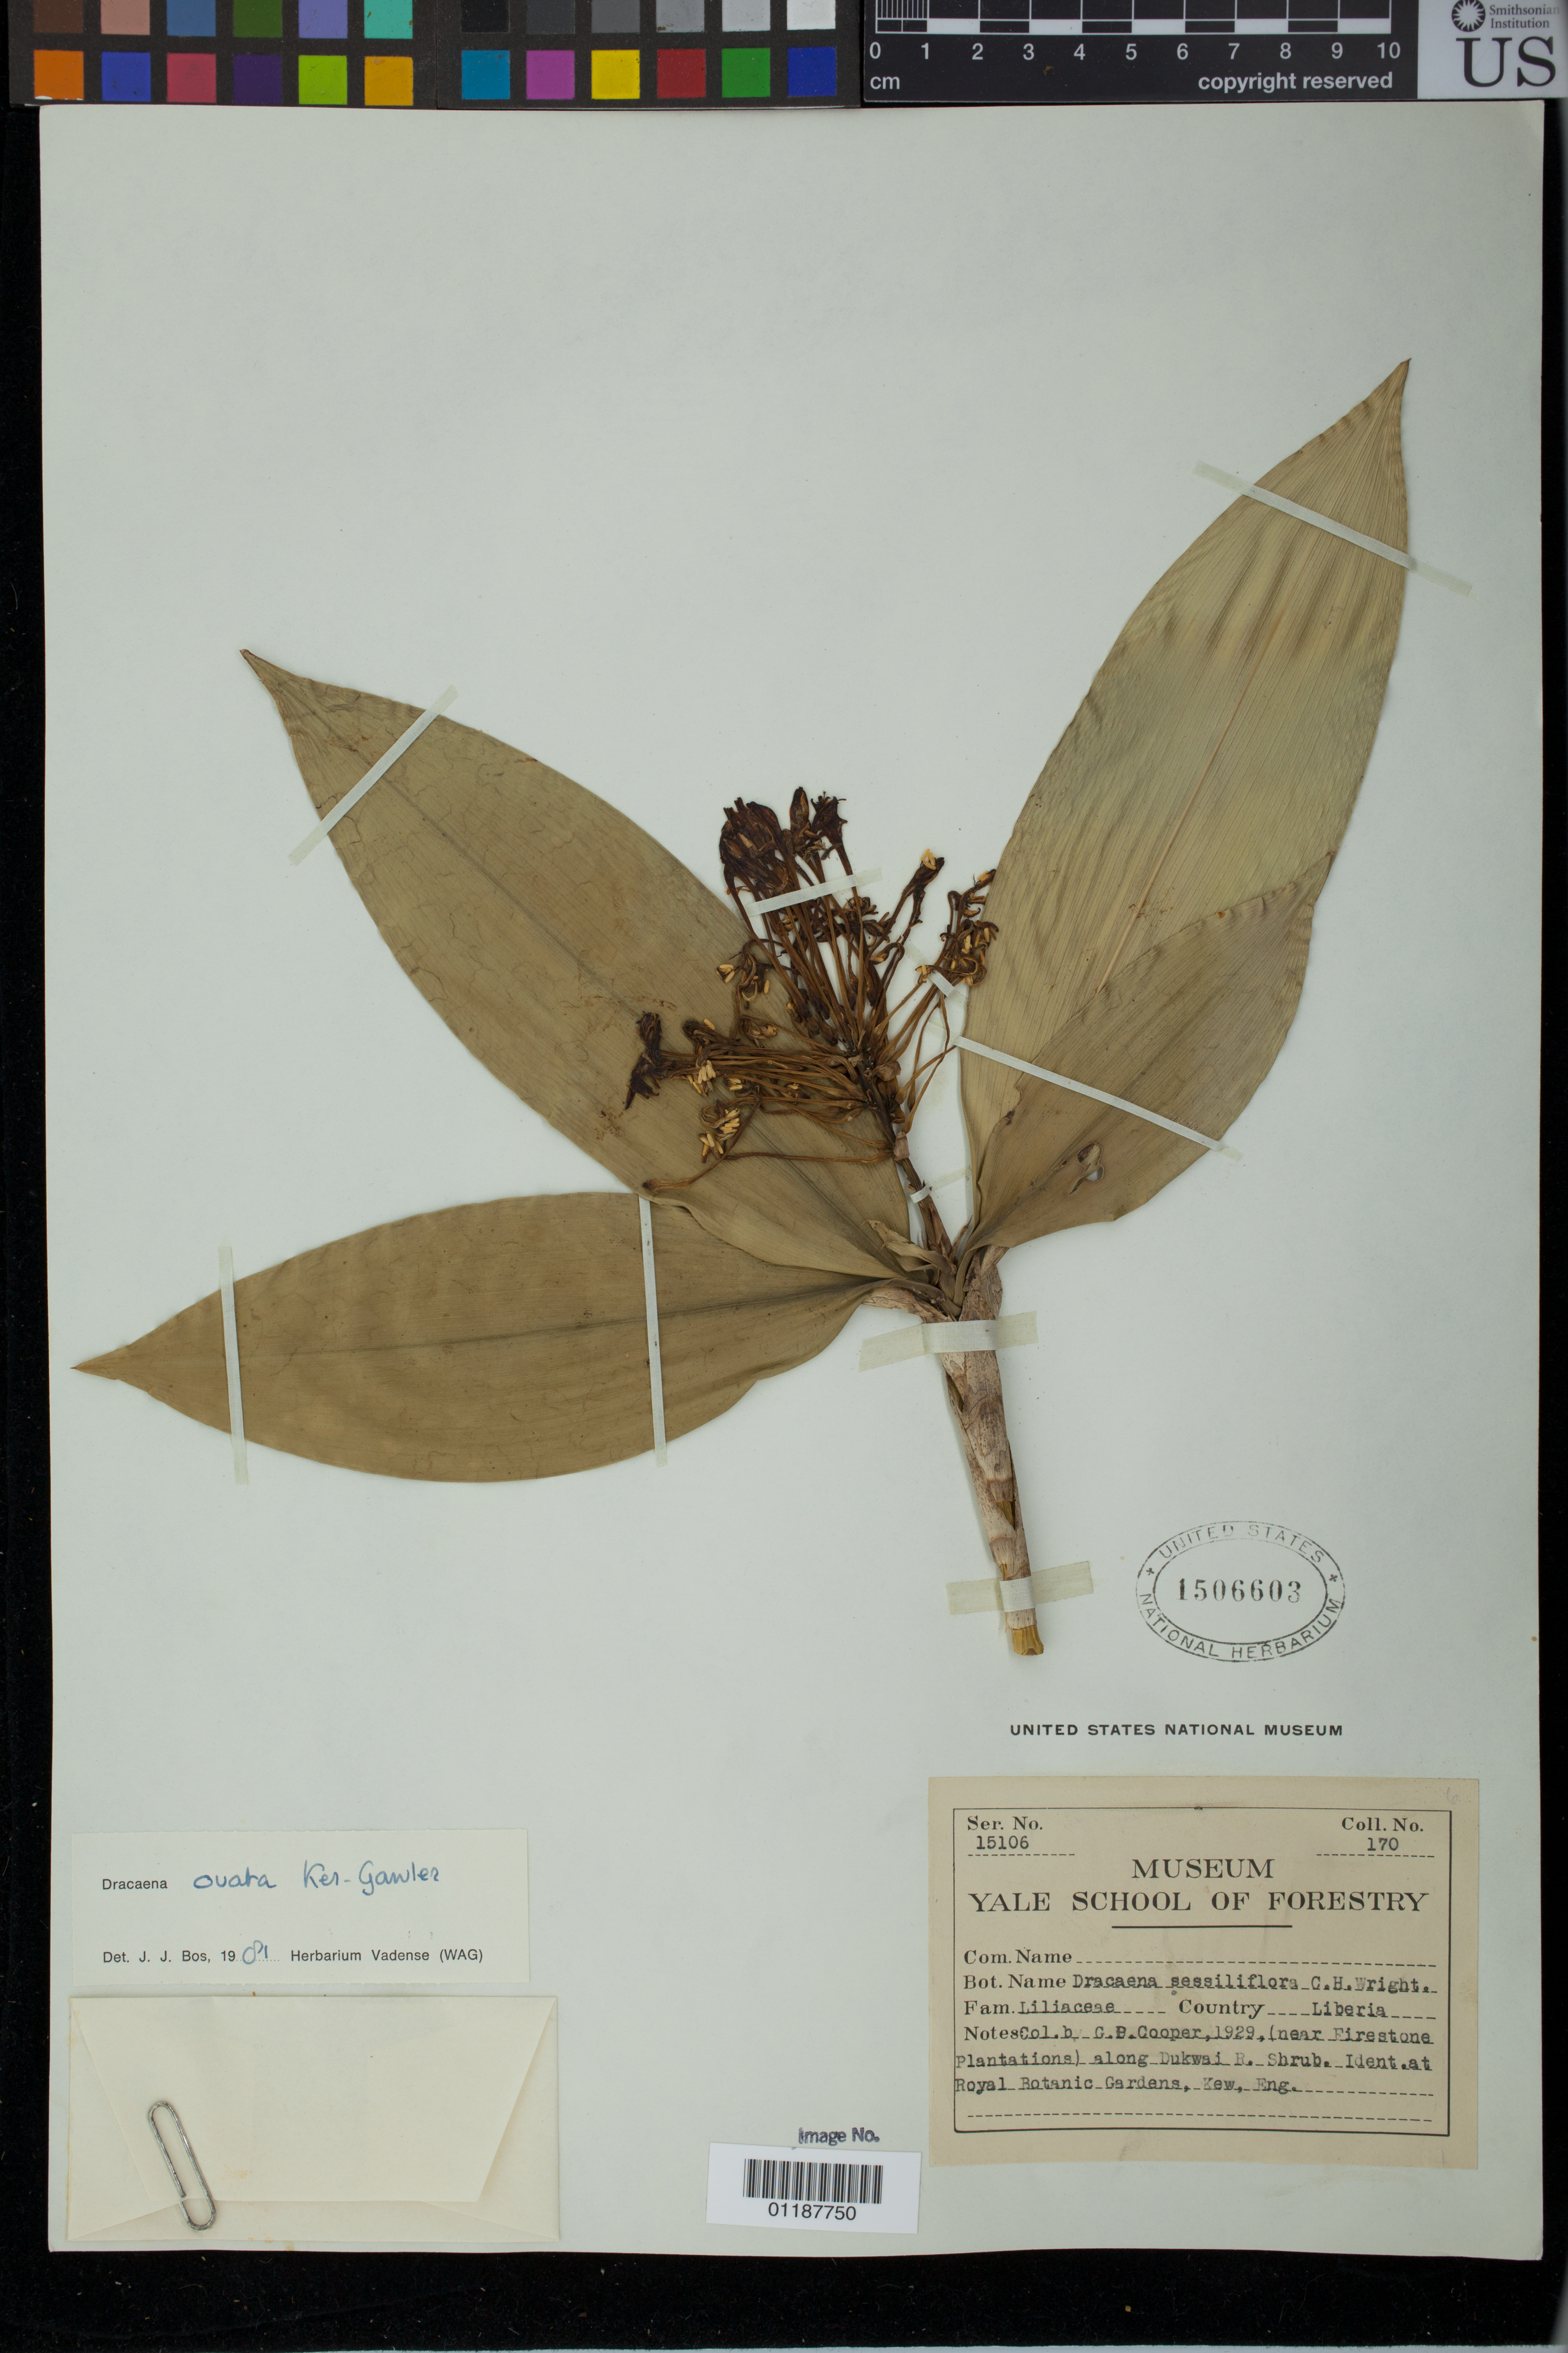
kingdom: Plantae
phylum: Tracheophyta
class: Liliopsida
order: Asparagales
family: Asparagaceae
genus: Dracaena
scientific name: Dracaena ovata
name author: Ker Gawl.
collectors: G. Cooper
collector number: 170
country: Liberia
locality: Near Firestone Planttions along Dukwai River.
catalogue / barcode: US 1506603